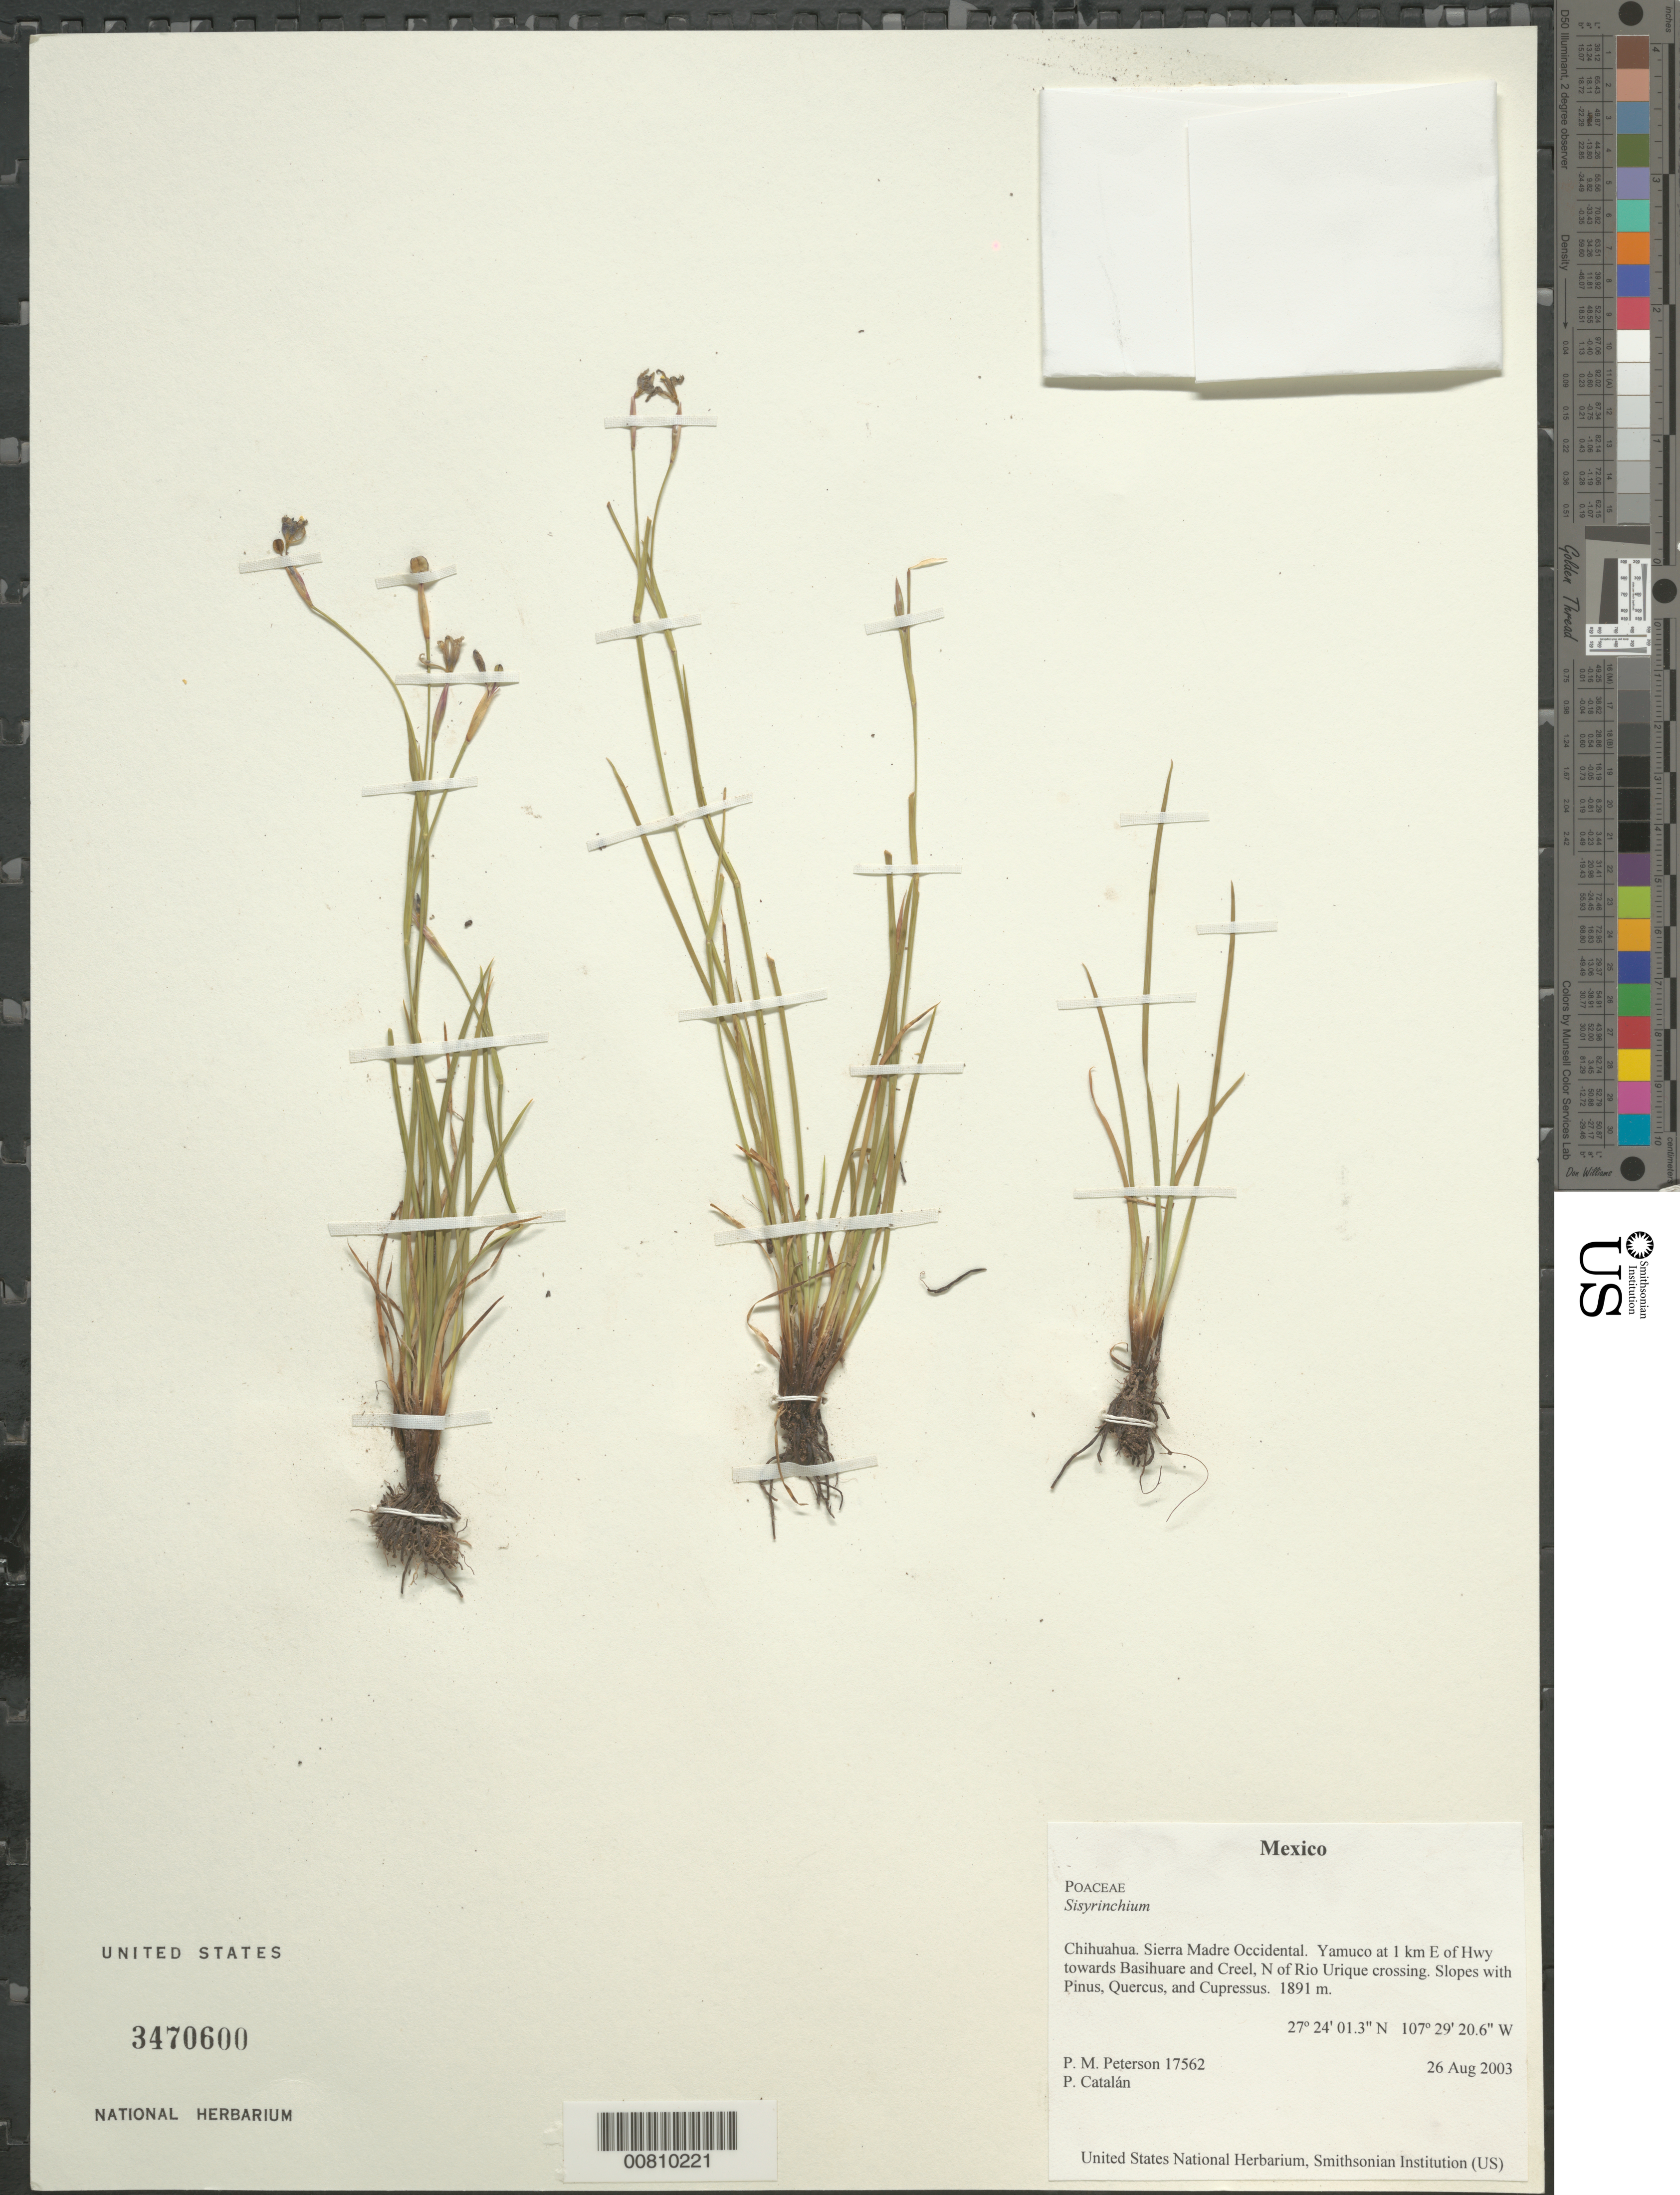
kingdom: Plantae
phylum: Tracheophyta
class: Liliopsida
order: Asparagales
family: Iridaceae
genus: Sisyrinchium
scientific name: Sisyrinchium sp.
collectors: P. M. Peterson & P. Catalán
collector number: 17562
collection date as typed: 26 Aug 2003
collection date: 2003-08-26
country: Mexico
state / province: Chihuahua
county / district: Sierra Madre Occidental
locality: Yamuco at 1 km E of Hwy towards Basihuare and Creel, N of Rio Urique crossing. Slopes with Pinus, Quercus, and Cupressus.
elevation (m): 1891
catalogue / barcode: US 3470600